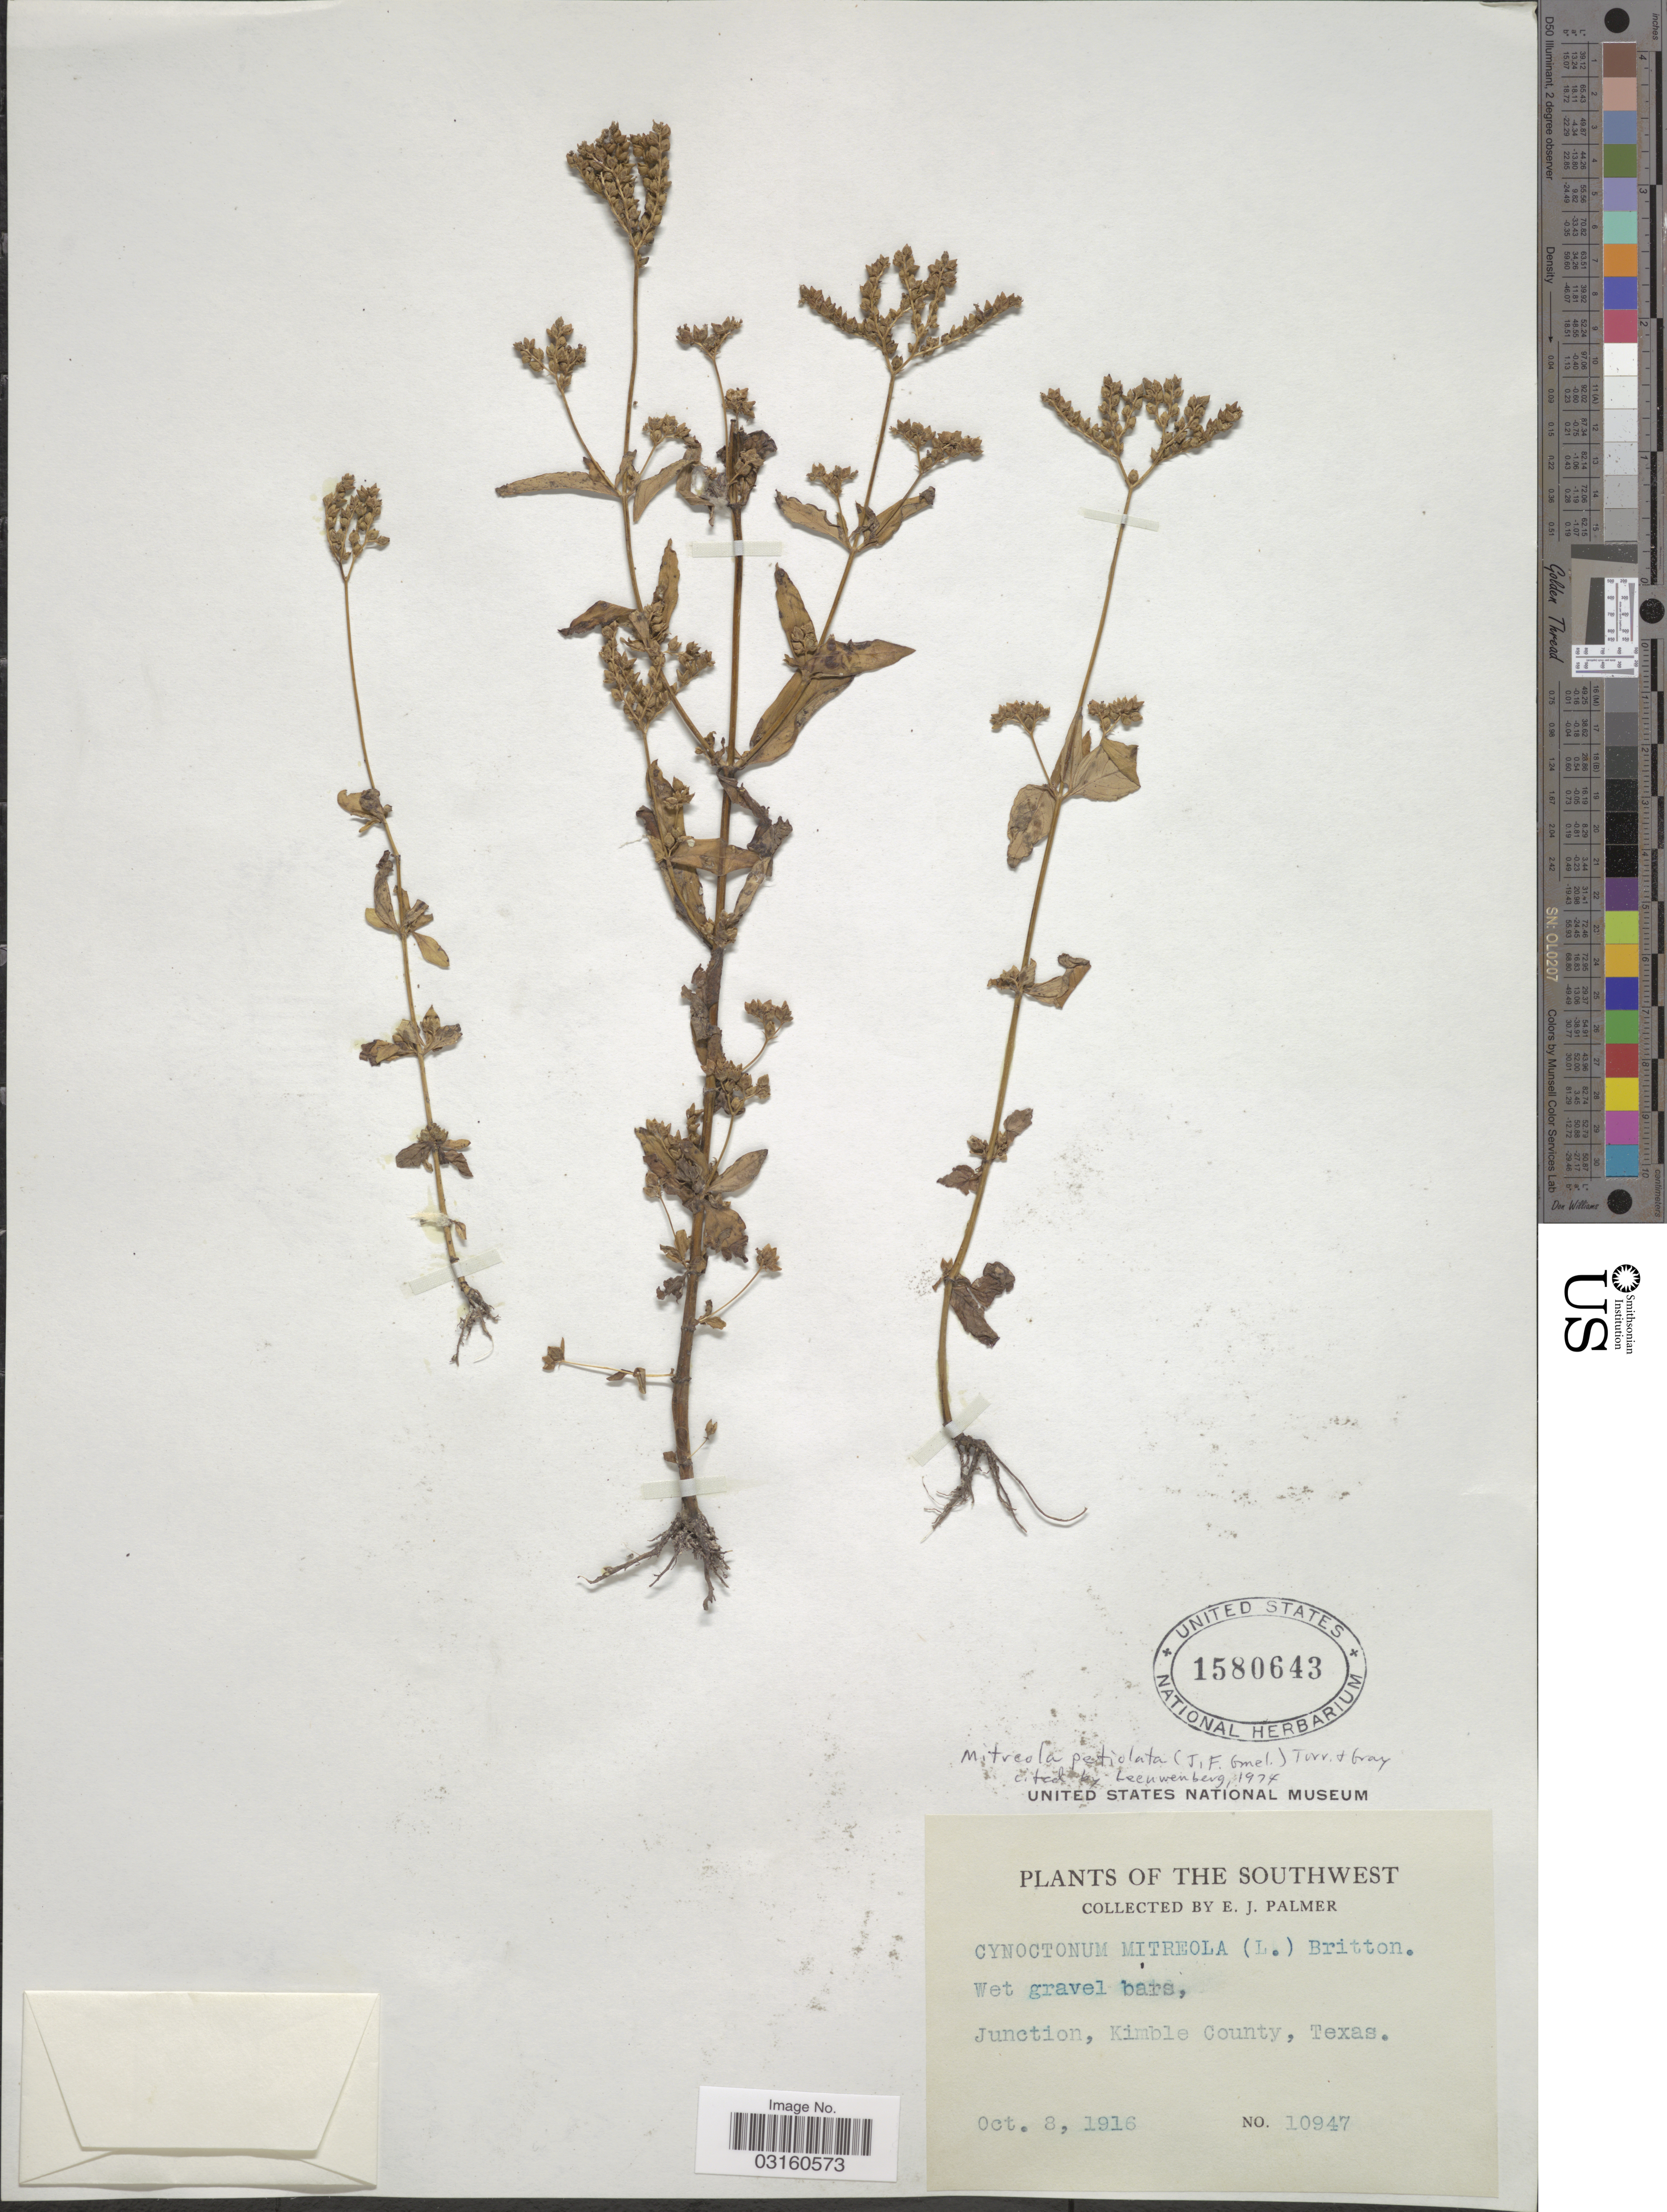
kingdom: Plantae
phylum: Tracheophyta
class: Magnoliopsida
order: Gentianales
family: Loganiaceae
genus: Mitreola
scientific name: Mitreola petiolata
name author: (J.F. Gmel.) Torr. & A. Gray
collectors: E. J. Palmer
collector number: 10947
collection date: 1916-10-08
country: United States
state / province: Texas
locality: Southwest. Junction, Kimble County.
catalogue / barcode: US 1580643